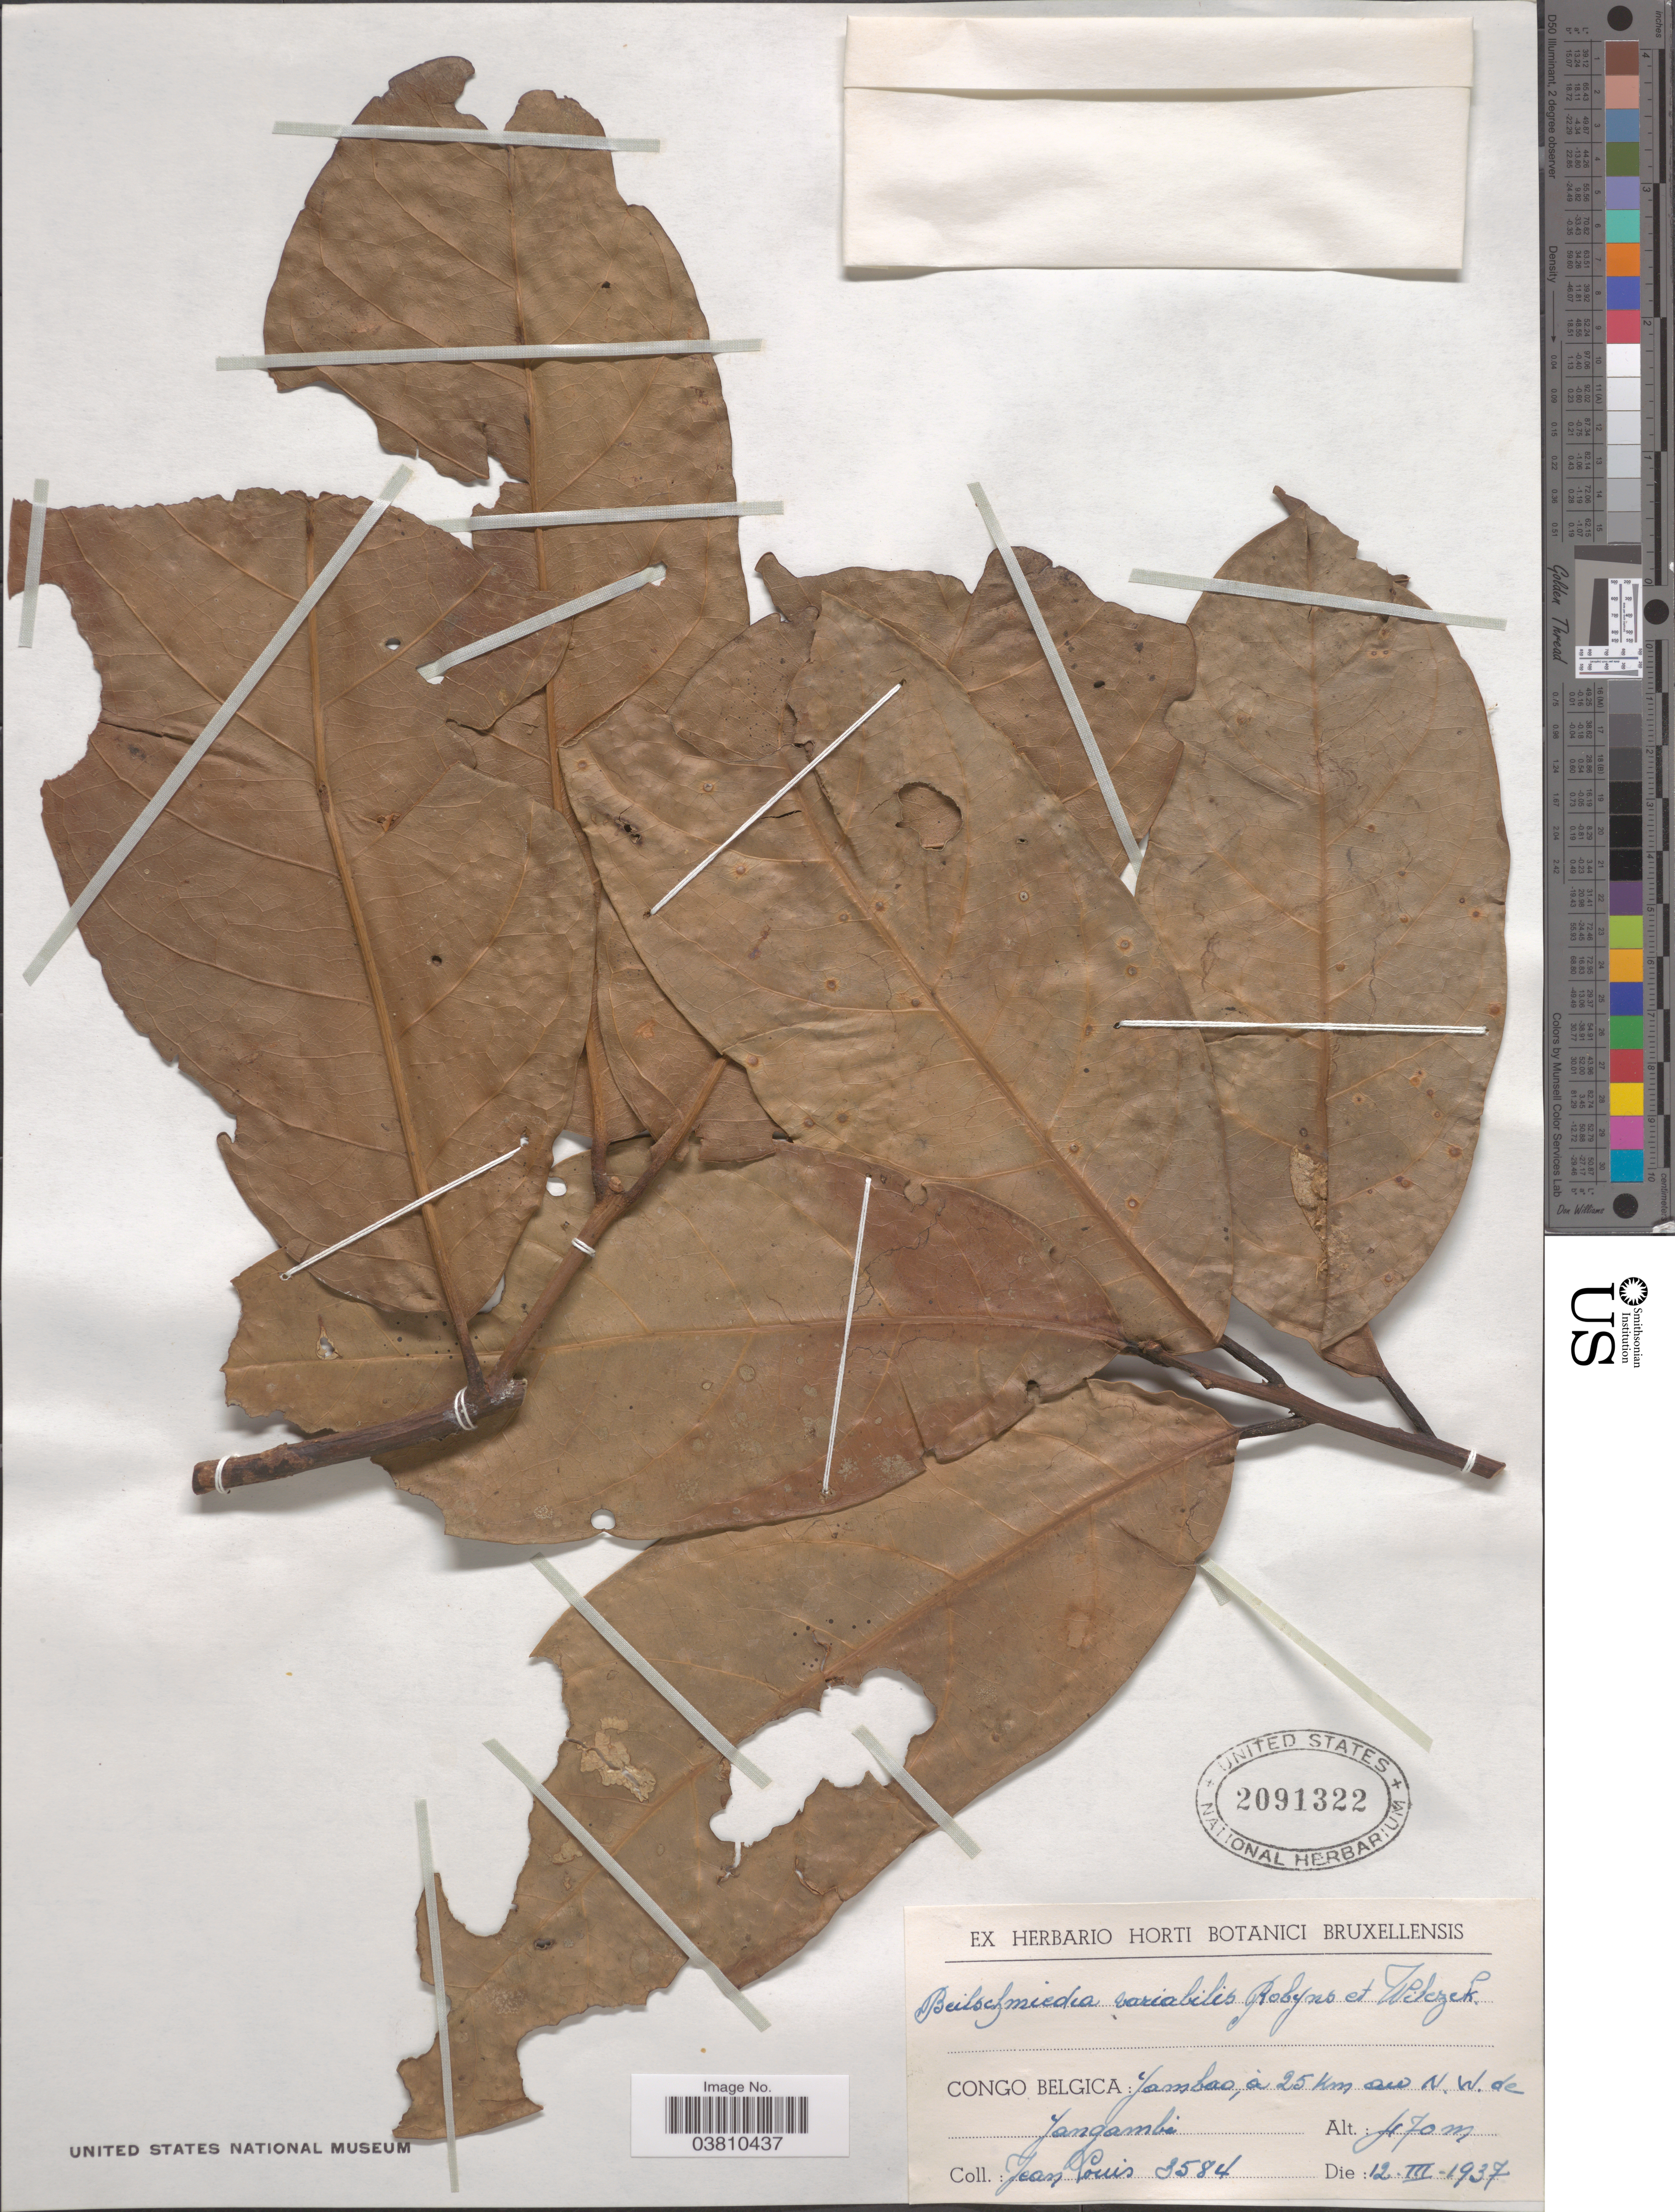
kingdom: Plantae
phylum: Tracheophyta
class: Magnoliopsida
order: Laurales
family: Lauraceae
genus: Beilschmiedia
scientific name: Beilschmiedia variabilis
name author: Robyns & R. Wilczek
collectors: J. Louis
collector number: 3584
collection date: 1937-03-12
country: Congo, Democratic Republic of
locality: Congo Belgica: Jambao, à 25 km au N.W. de Jangambi.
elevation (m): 470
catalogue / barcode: US 2091322